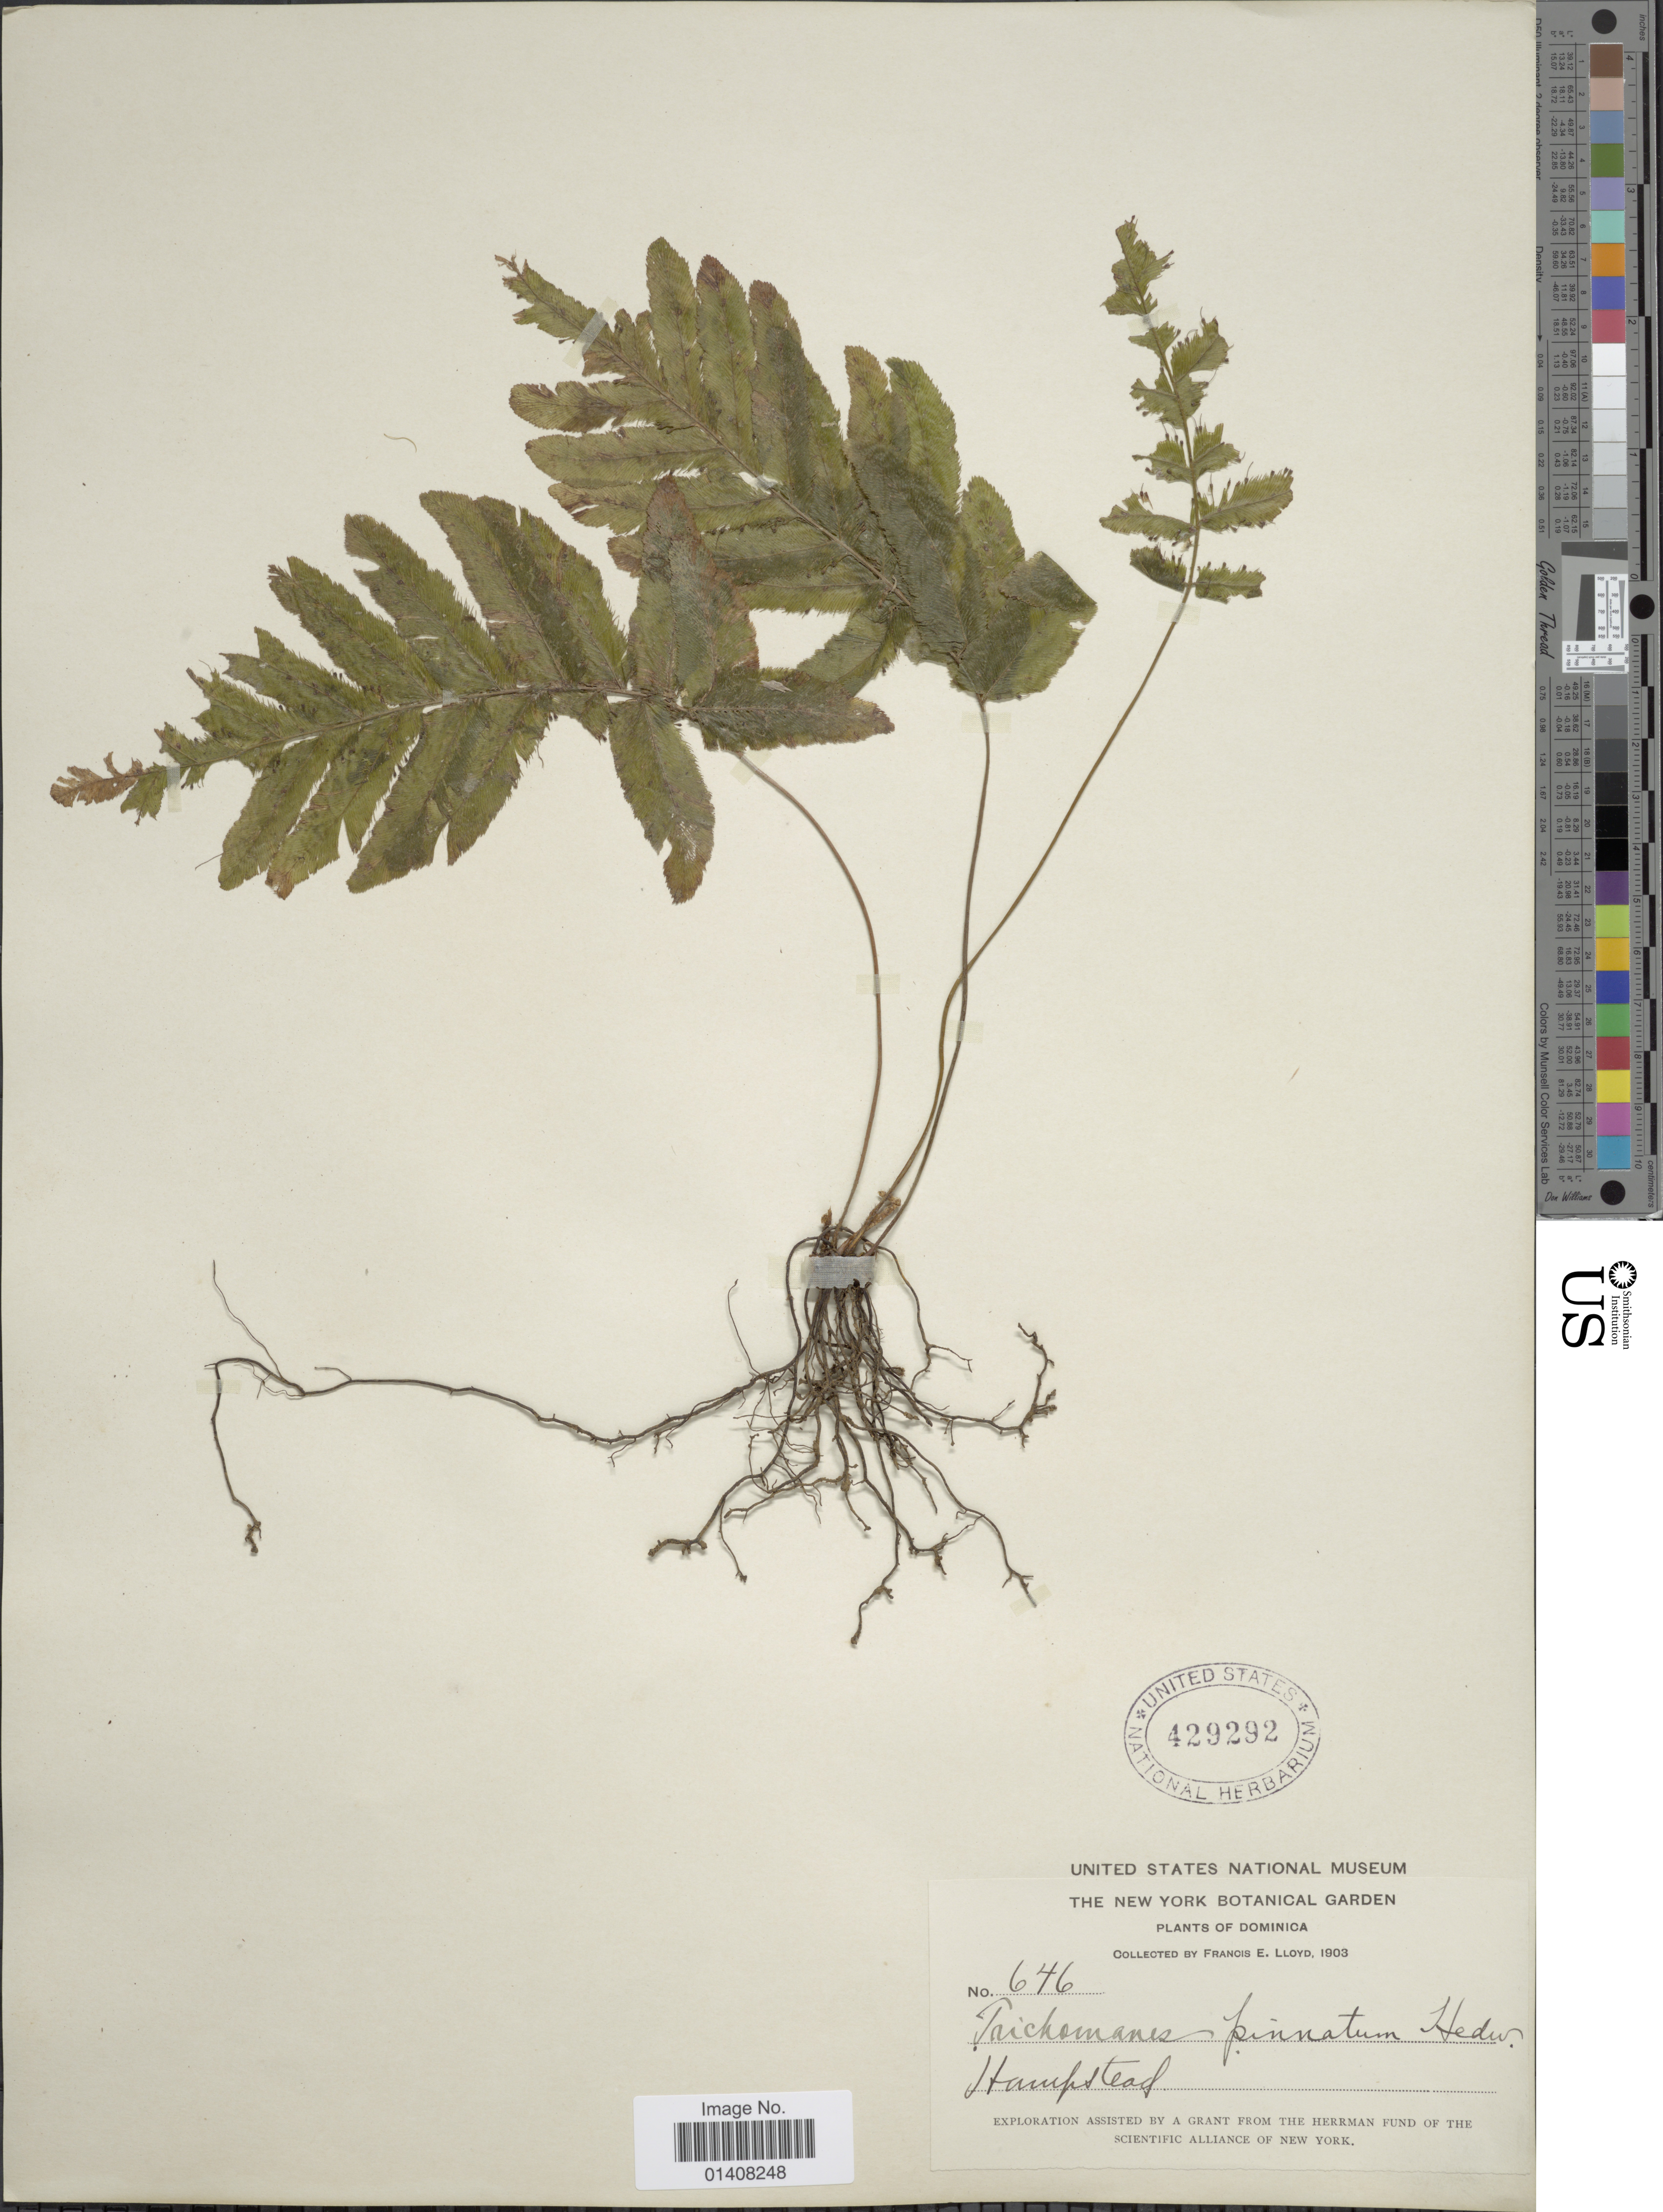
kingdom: Plantae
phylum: Tracheophyta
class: Polypodiopsida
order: Hymenophyllales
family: Hymenophyllaceae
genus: Trichomanes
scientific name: Trichomanes pinnatum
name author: Hedw.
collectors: Lloyd, C. E.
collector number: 646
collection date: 1903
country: Dominica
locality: Dominica, Hampstead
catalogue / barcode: US 429292